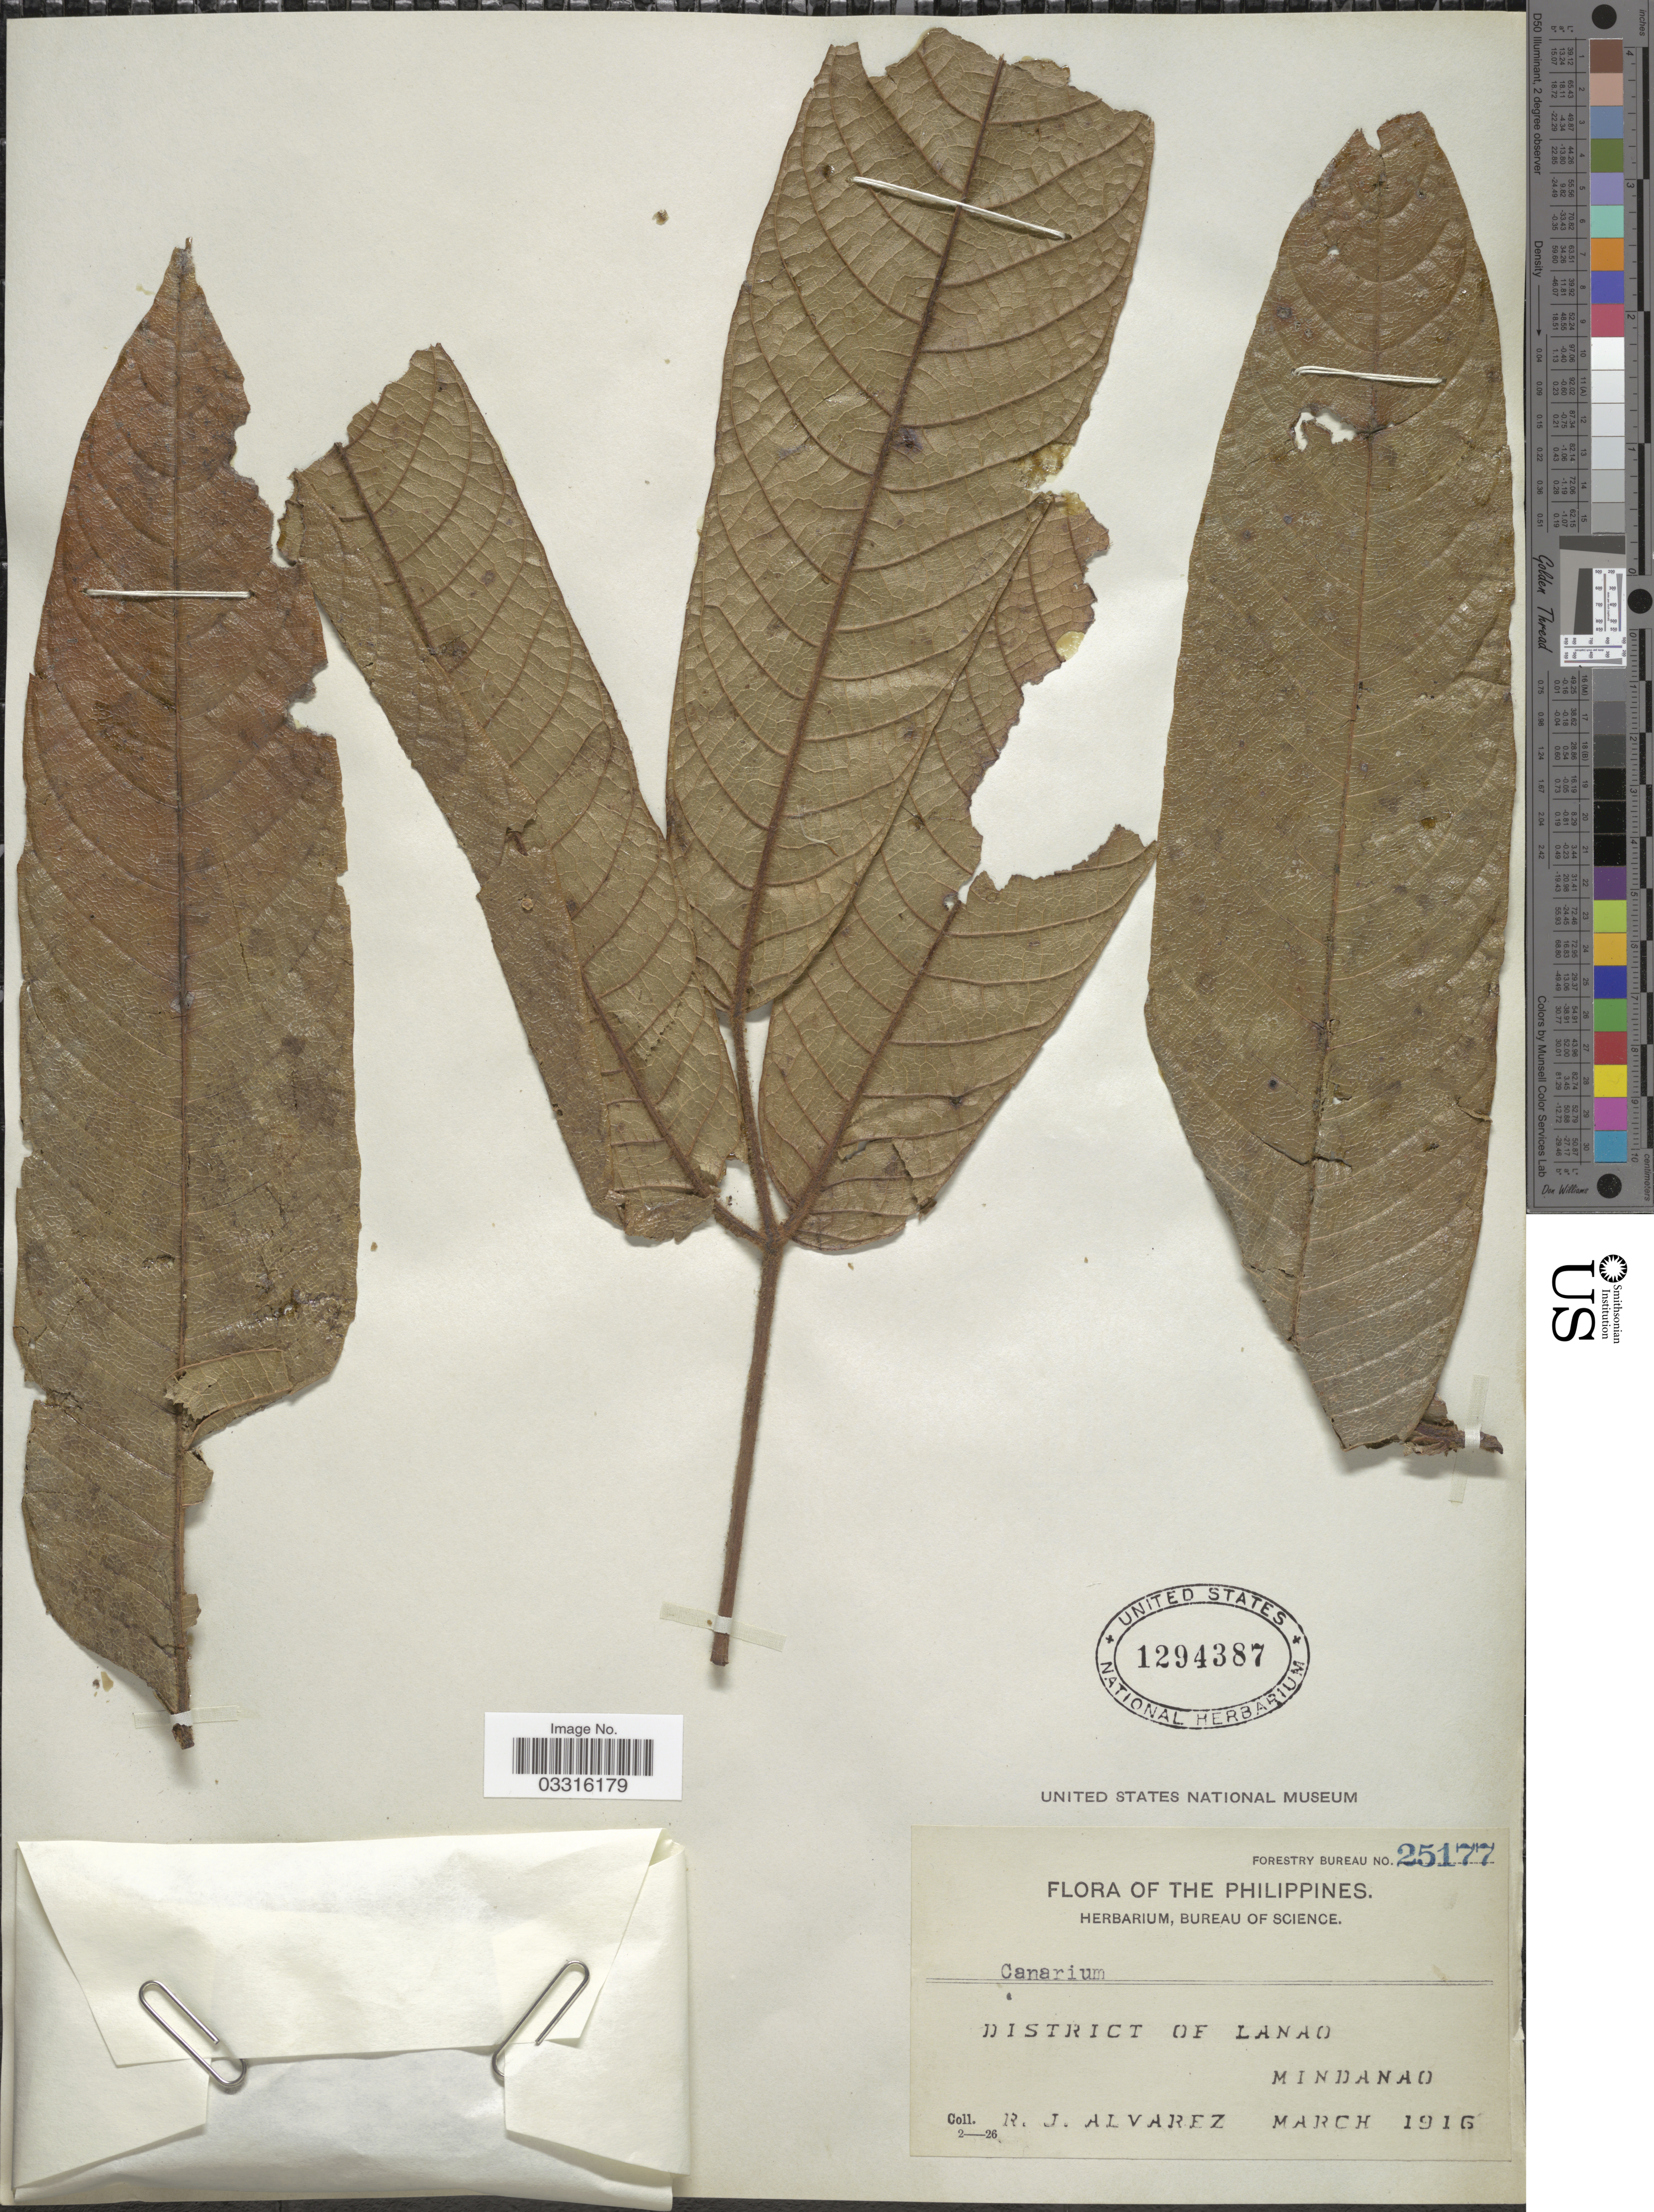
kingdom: Plantae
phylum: Tracheophyta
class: Magnoliopsida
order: Sapindales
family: Burseraceae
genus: Canarium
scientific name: Canarium sp.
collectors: R. Alvarez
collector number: Forestry Bureau 25177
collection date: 1916-03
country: Philippines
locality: District of Lanao, Mindanao.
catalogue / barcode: US 1294387